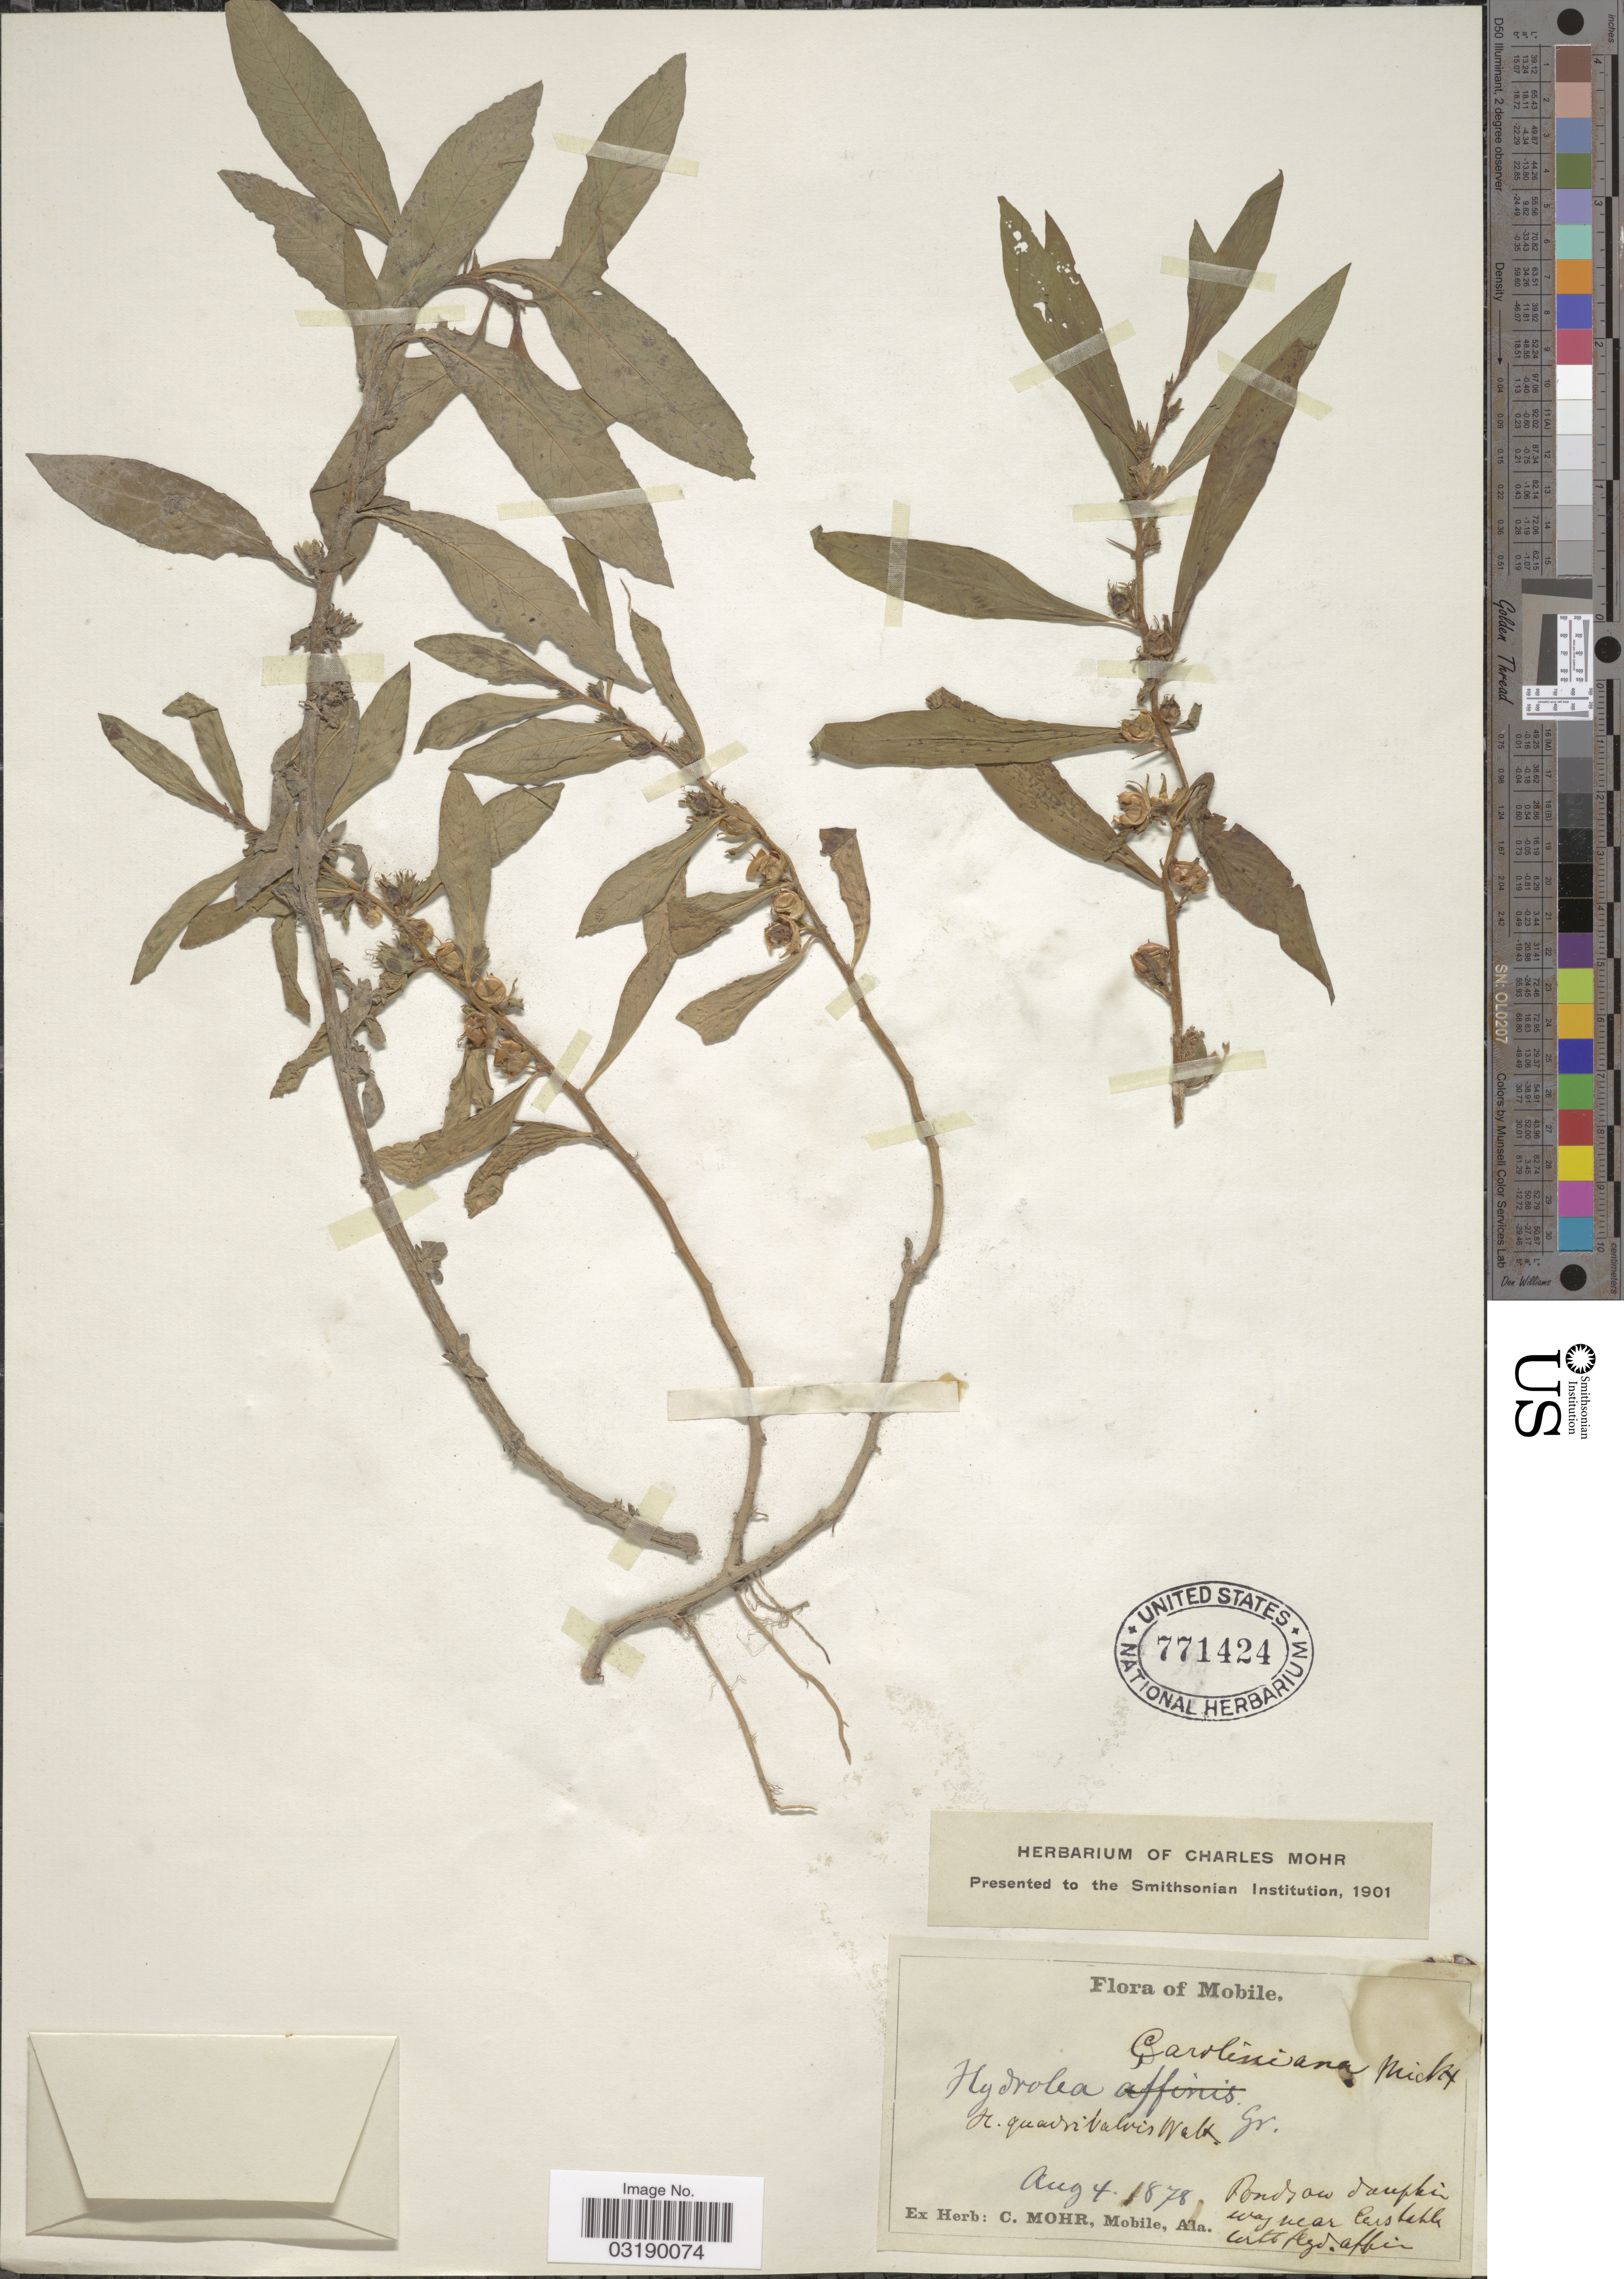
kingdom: Plantae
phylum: Tracheophyta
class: Magnoliopsida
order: Solanales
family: Hydroleaceae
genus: Hydrolea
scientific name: Hydrolea caroliniana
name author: Michx.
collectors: ex herb. Charles Mohr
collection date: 1878-08-04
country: United States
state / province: Alabama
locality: Mobile. Pond on dauphin way near Carstahl certo flgd affin. [interpreted]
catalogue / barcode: US 771424